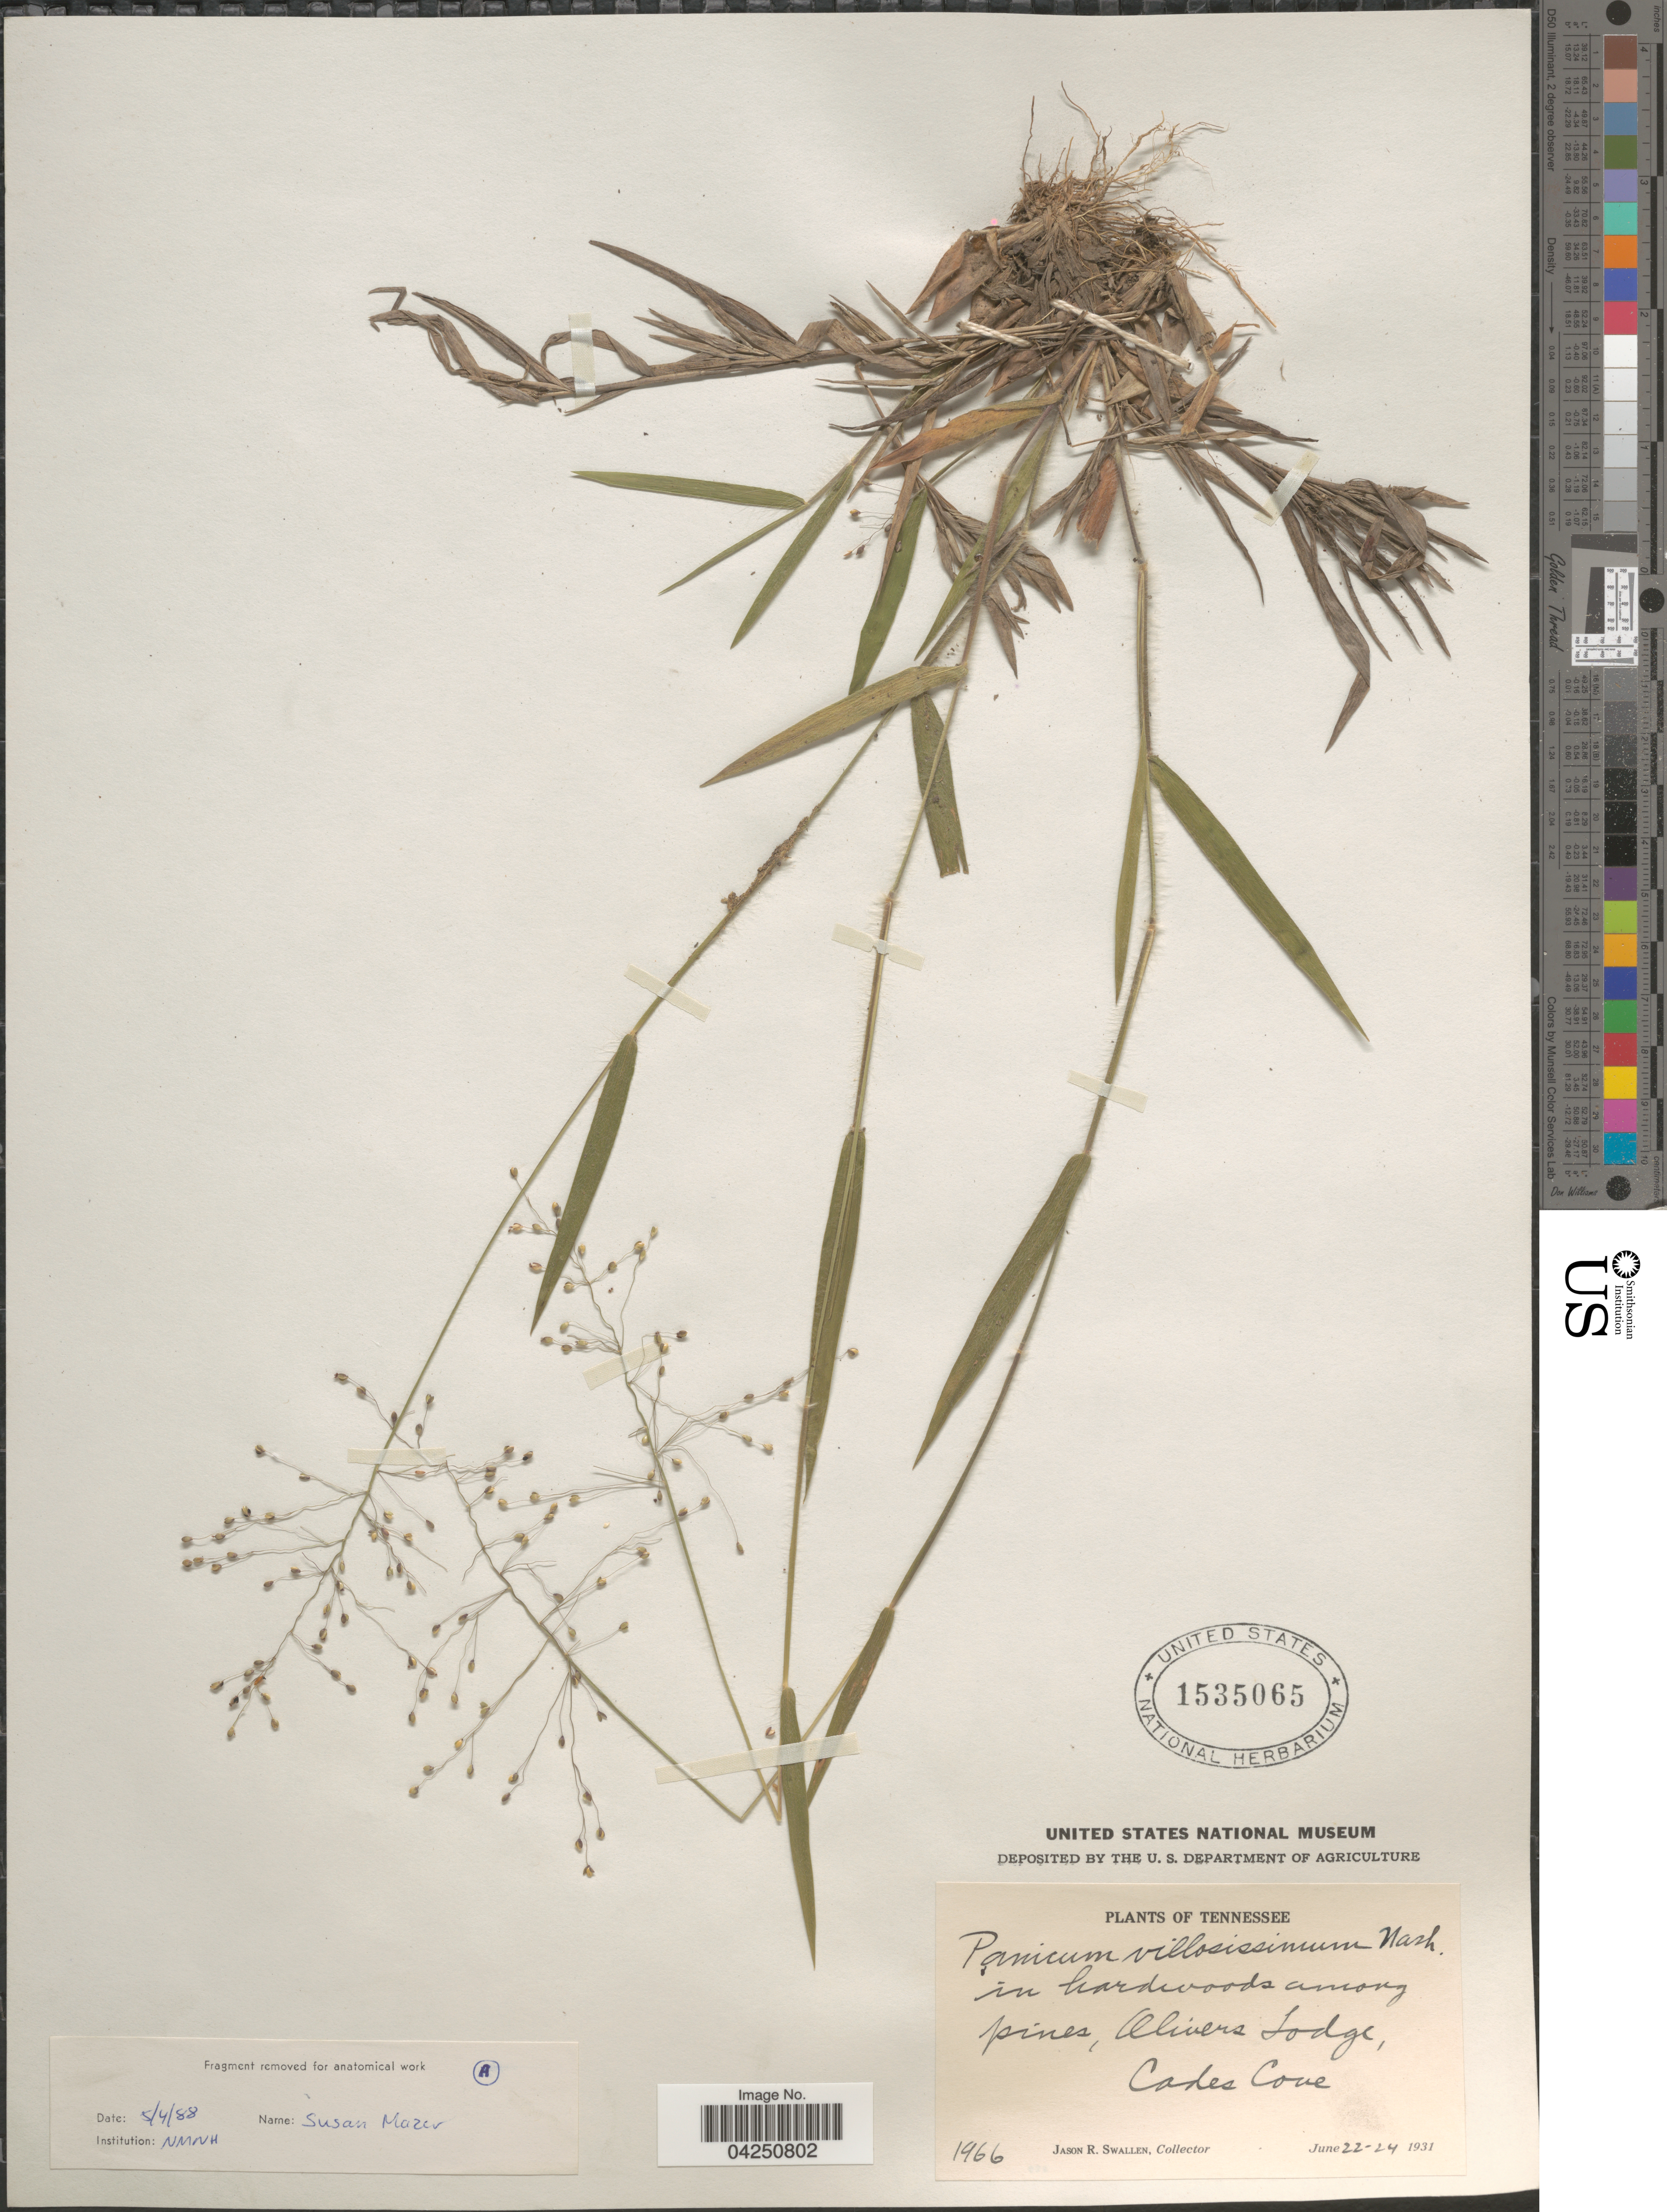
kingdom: Plantae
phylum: Tracheophyta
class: Liliopsida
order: Poales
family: Poaceae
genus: Dichanthelium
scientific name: Dichanthelium acuminatum var. acuminatum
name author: (Sw.) Gould & C.A. Clark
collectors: J. R. Swallen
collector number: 1966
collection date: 1931-06-22/1931-06-24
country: United States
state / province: Tennessee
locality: In hardwoods among pines, Olivers Lodge, Cades Cove.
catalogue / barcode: US 1535065